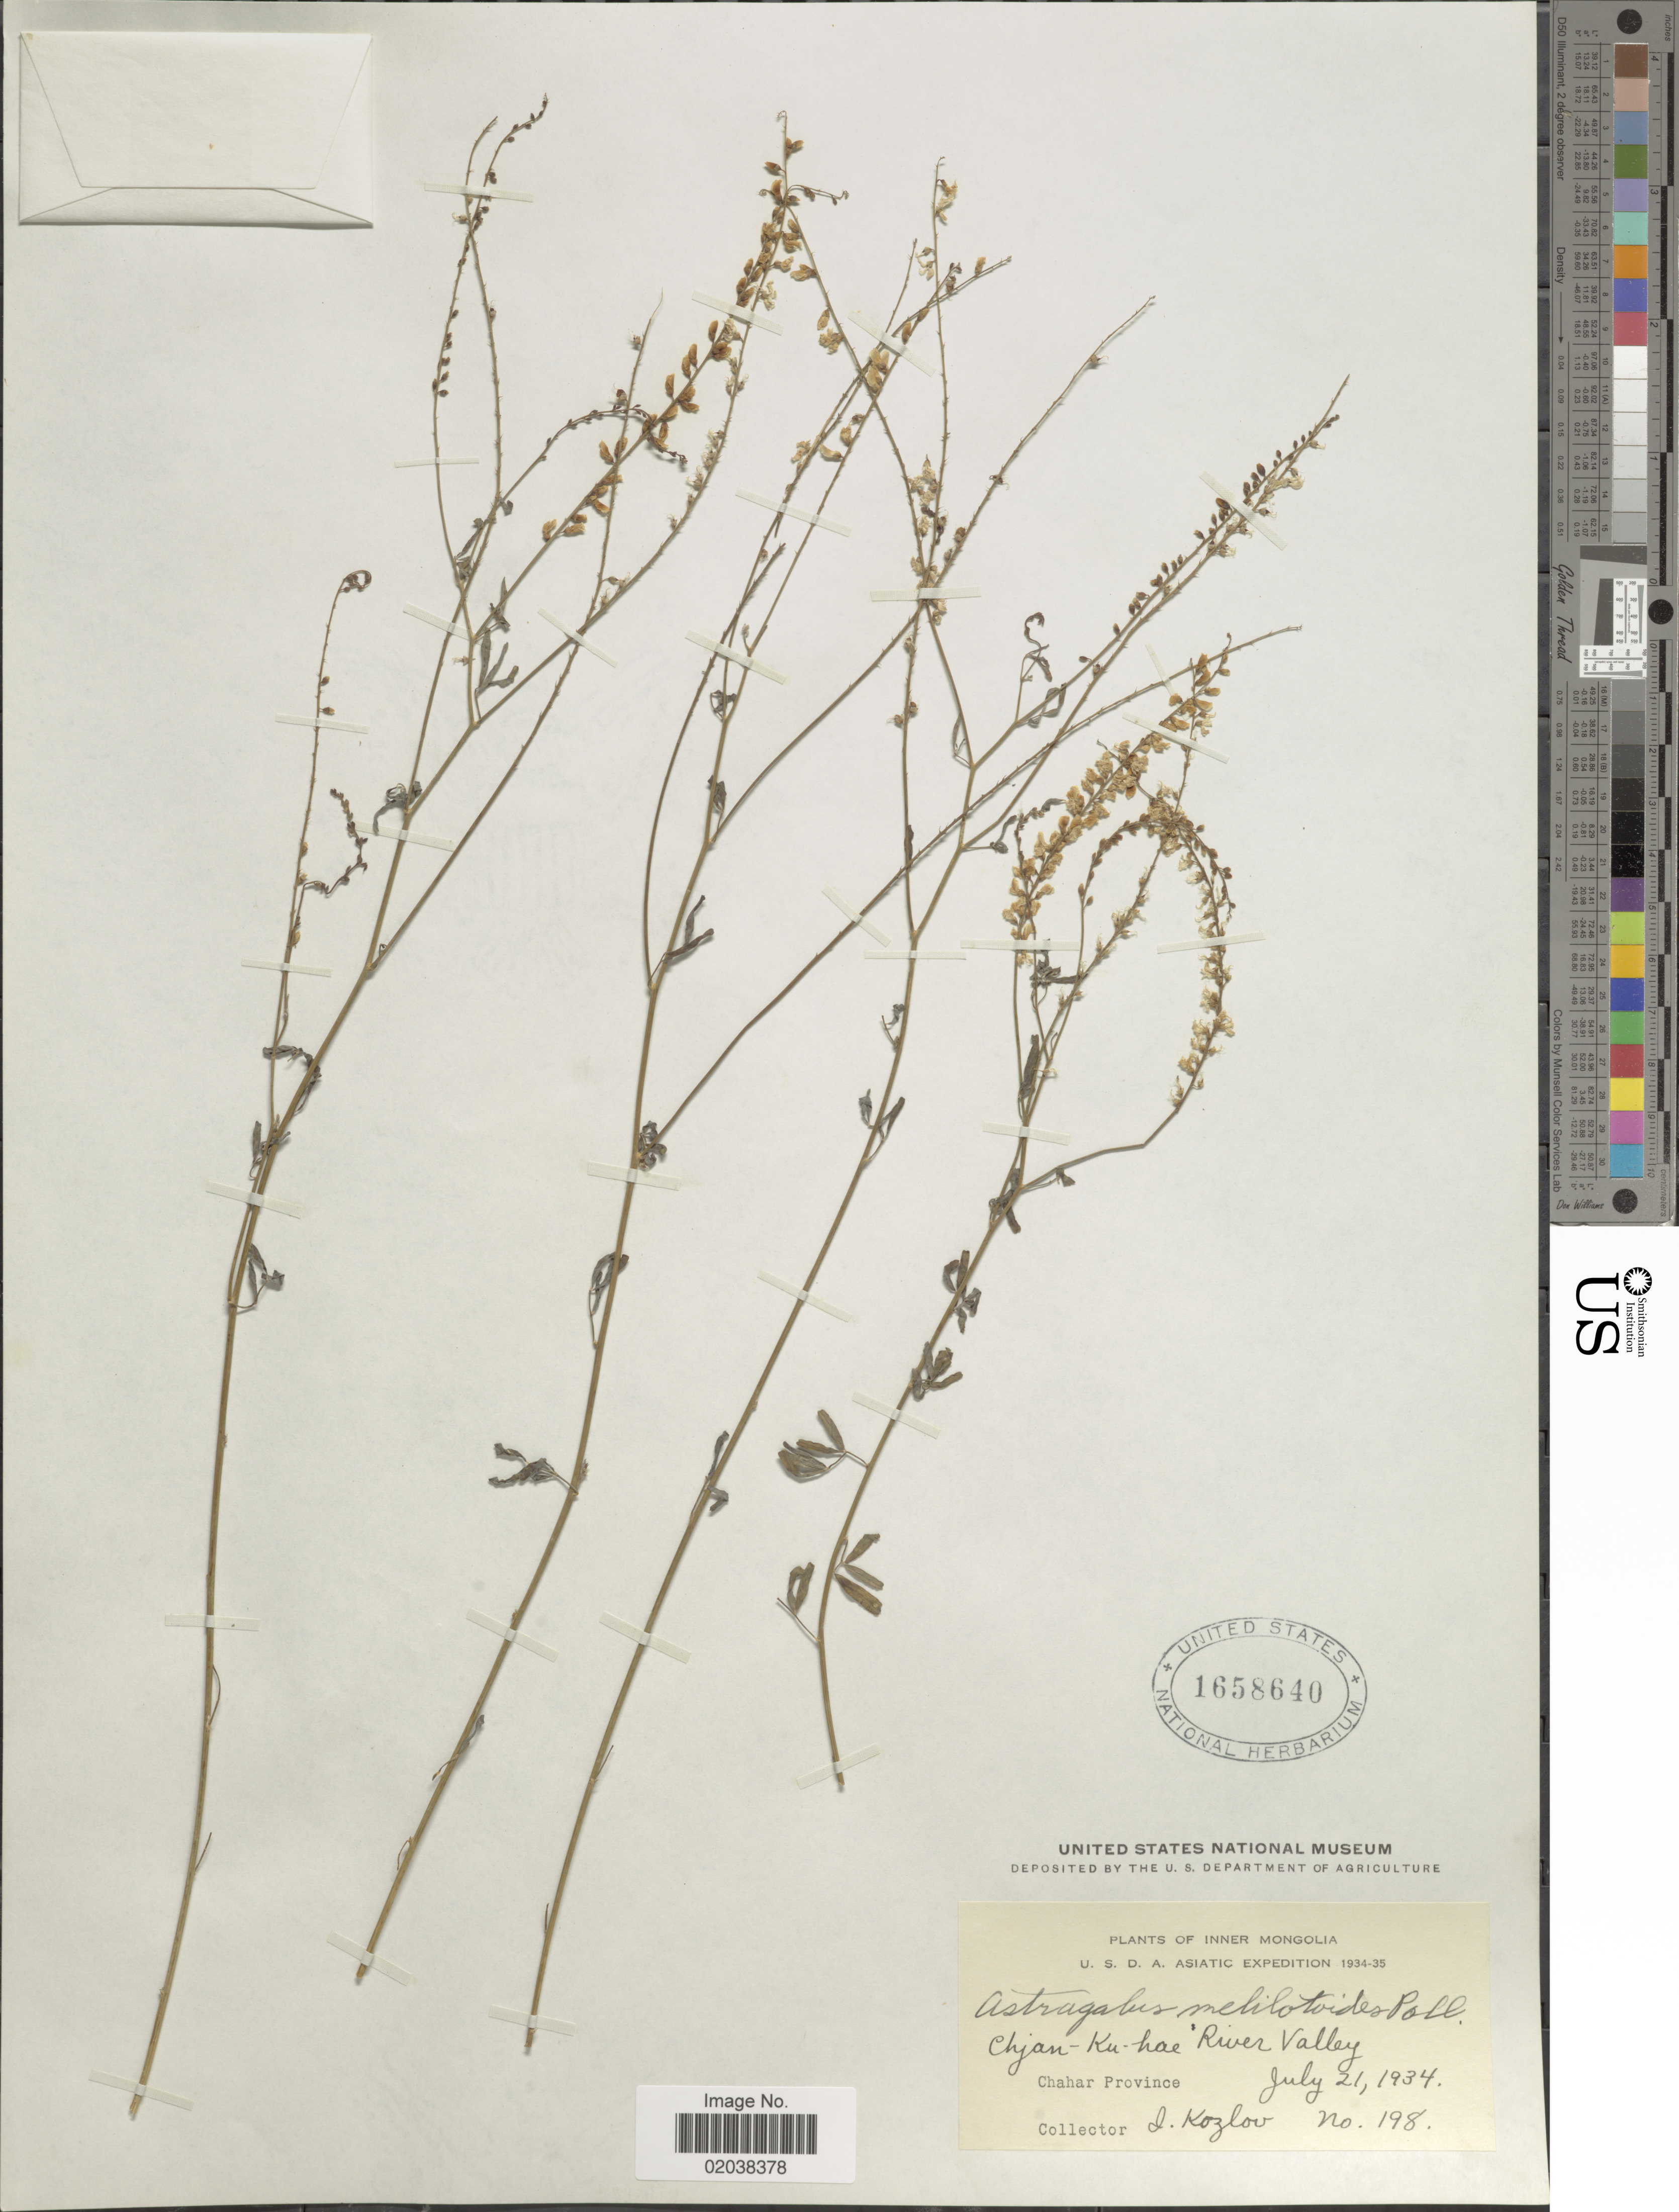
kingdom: Plantae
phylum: Tracheophyta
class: Magnoliopsida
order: Fabales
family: Fabaceae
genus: Astragalus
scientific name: Astragalus melilotoides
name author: Pall.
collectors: I. Kozlov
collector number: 198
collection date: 1934-07-21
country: China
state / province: Nei Monggol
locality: Inner Mongolia. Chjan-Ku-hae River Valley. Chahar Province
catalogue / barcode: US 1658640